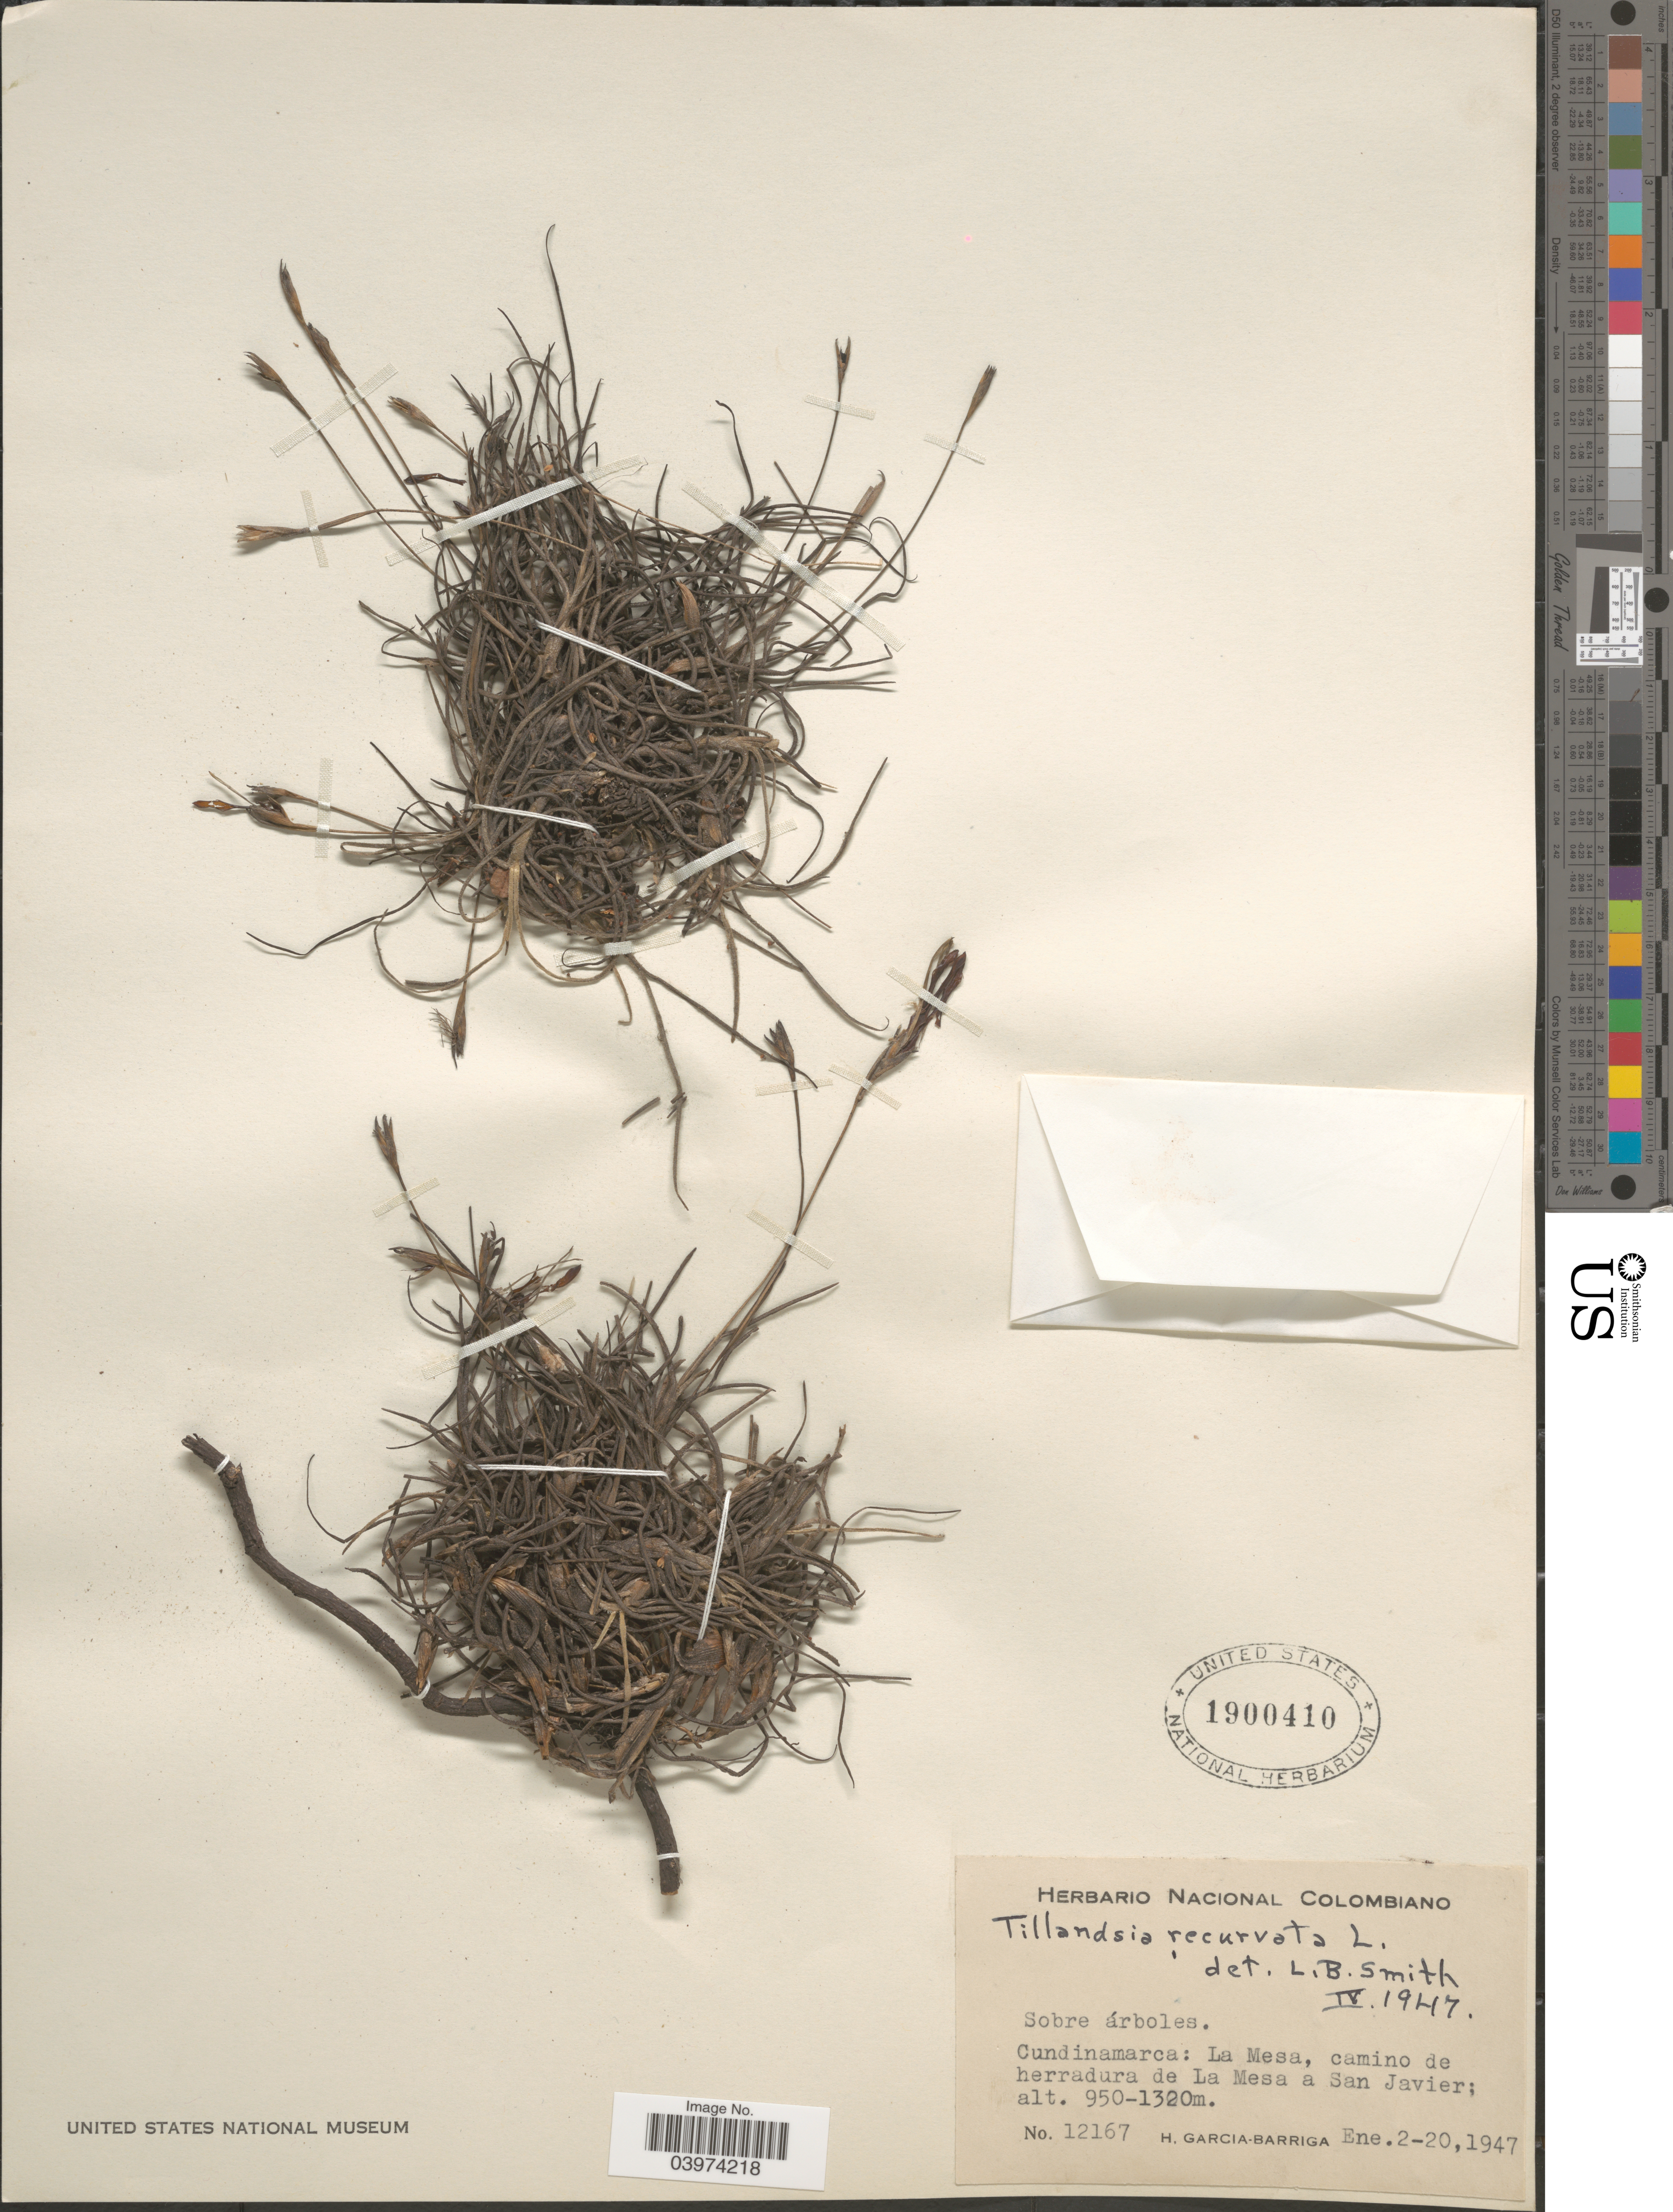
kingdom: Plantae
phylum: Tracheophyta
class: Liliopsida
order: Poales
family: Bromeliaceae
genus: Tillandsia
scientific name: Tillandsia recurvata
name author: L.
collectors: H. García Barriga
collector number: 12167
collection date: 1947-01-02/1947-01-20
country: Colombia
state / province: Cundinamarca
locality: La Mesa, camino de herradura de La Mesa a San Javier.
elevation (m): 950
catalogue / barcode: US 1900410